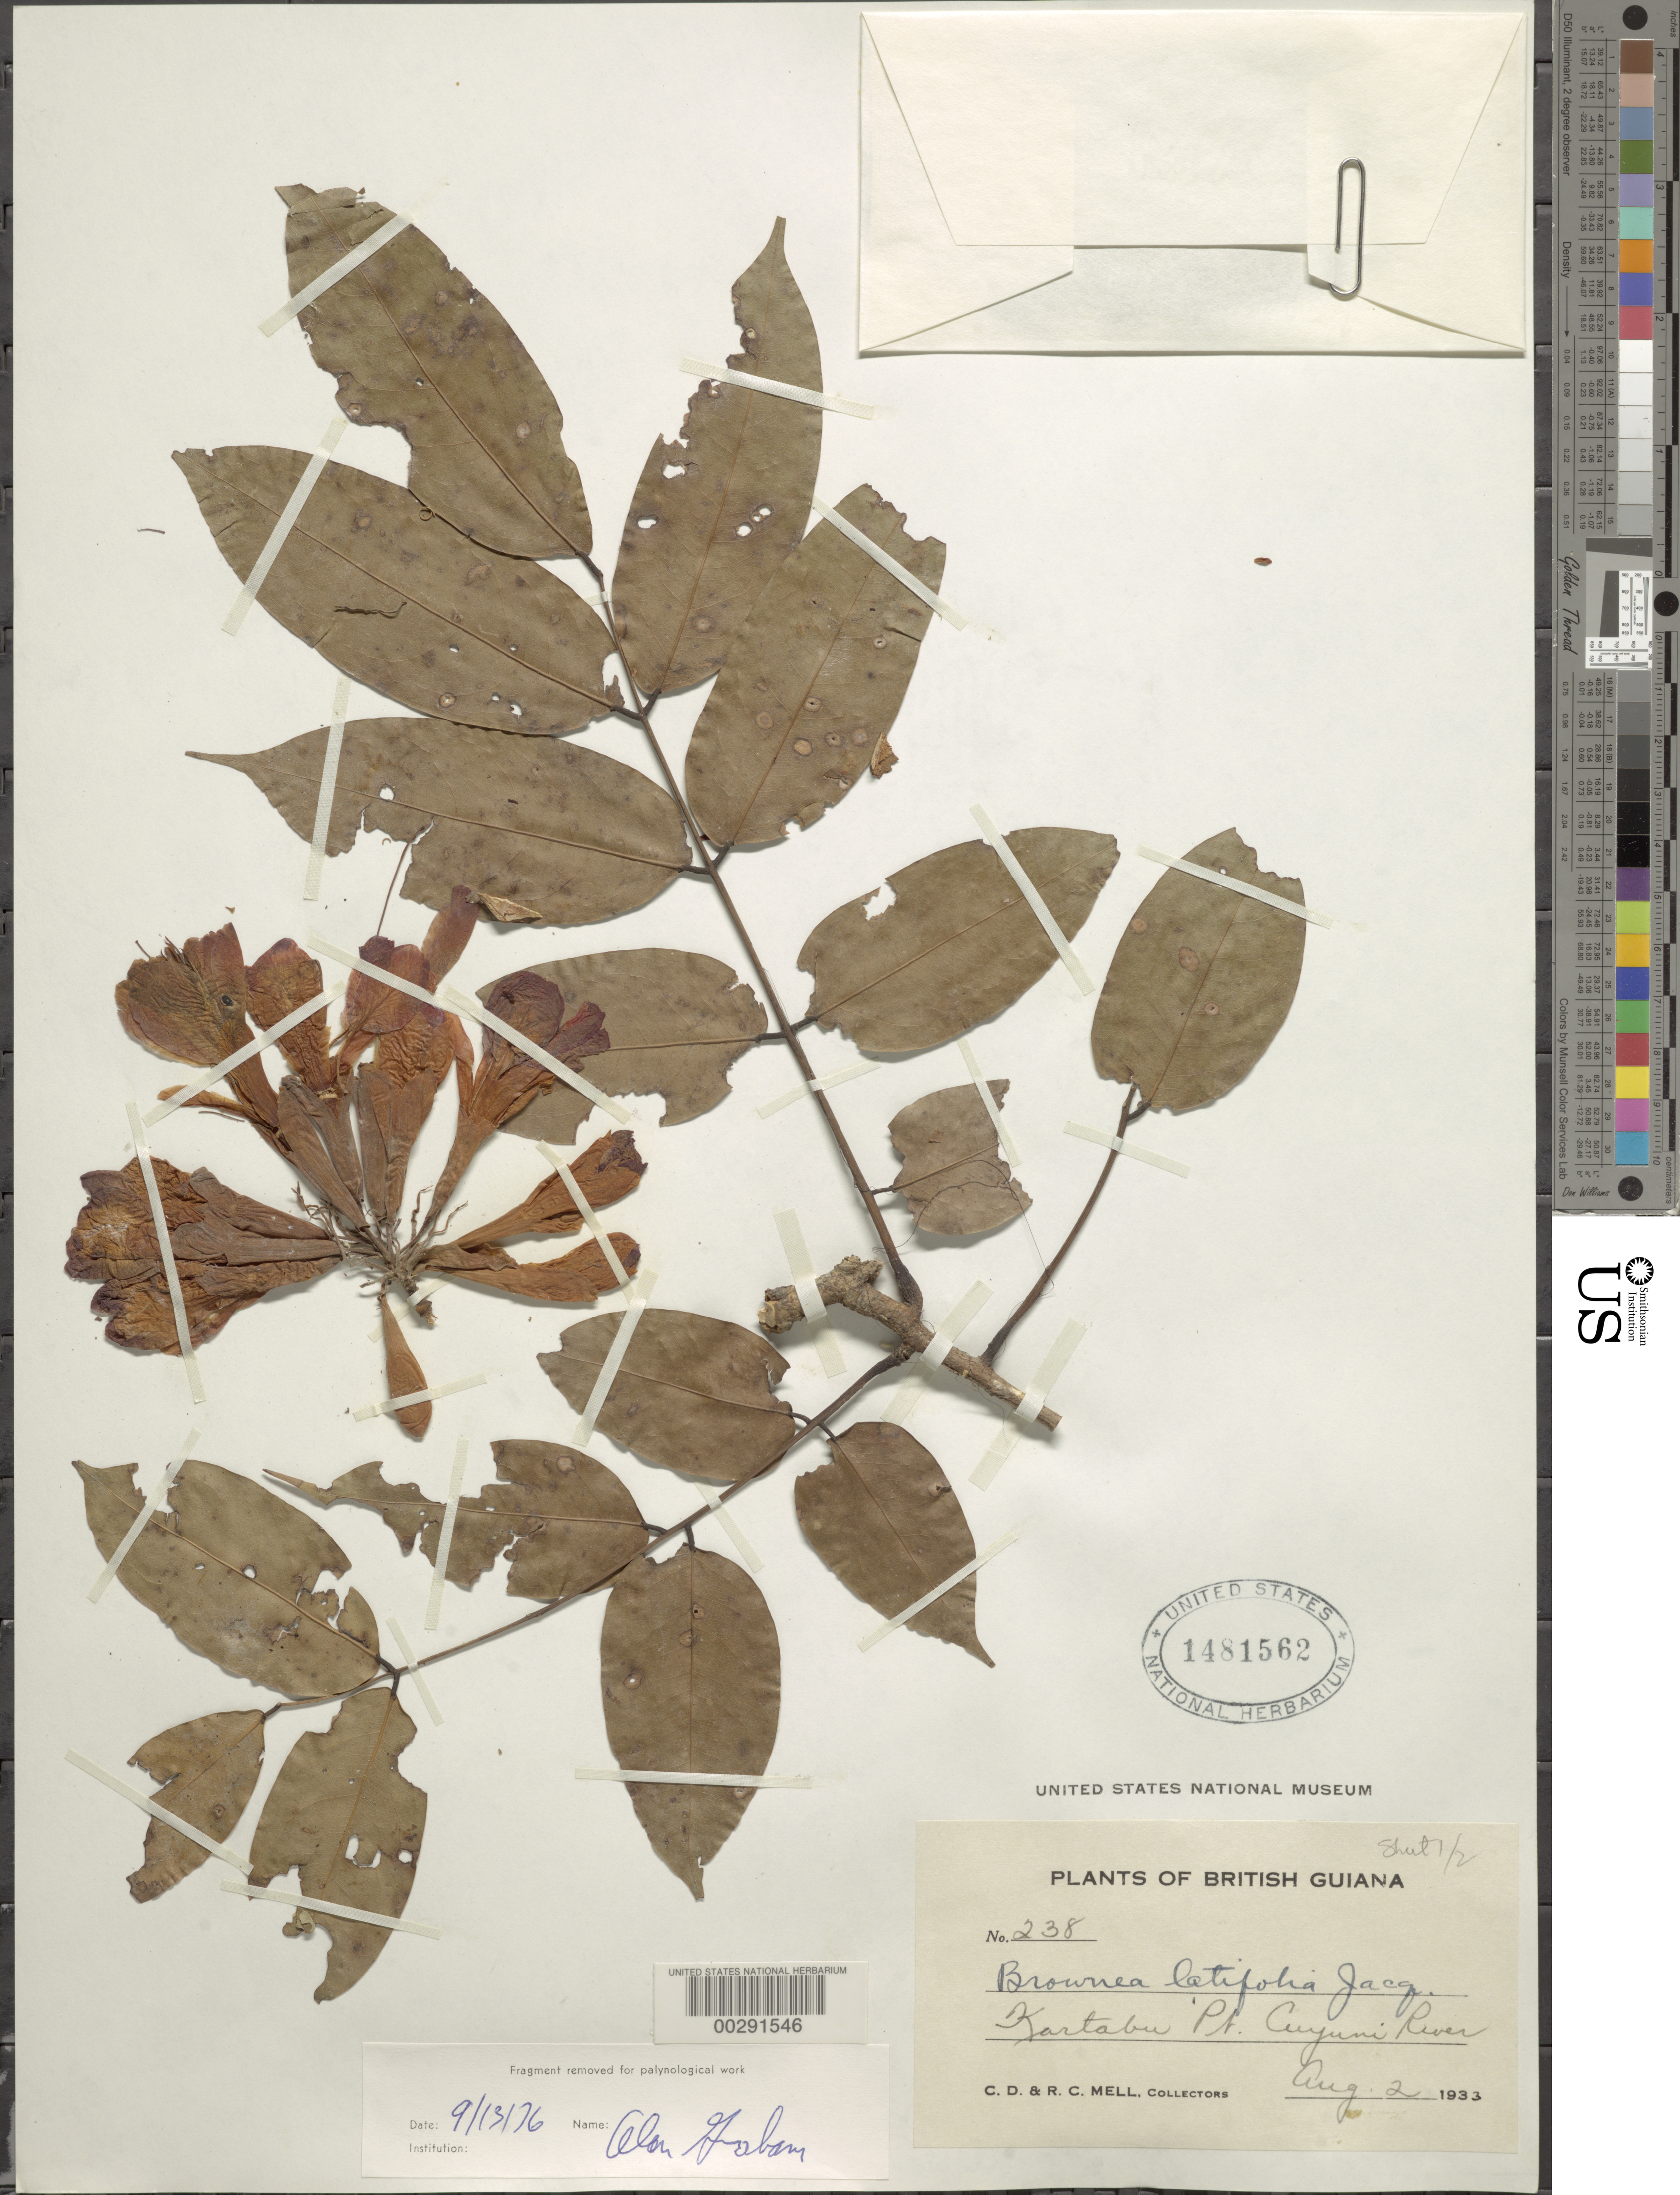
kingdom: Plantae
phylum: Tracheophyta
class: Magnoliopsida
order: Fabales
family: Fabaceae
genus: Brownea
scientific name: Brownea latifolia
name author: Jacq.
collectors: C. D. Mell & R. Mell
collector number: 238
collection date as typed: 02 Aug 1933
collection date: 1933-08-02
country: Guyana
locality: Kartabu pt., cuyuni river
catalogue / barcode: US 1481562